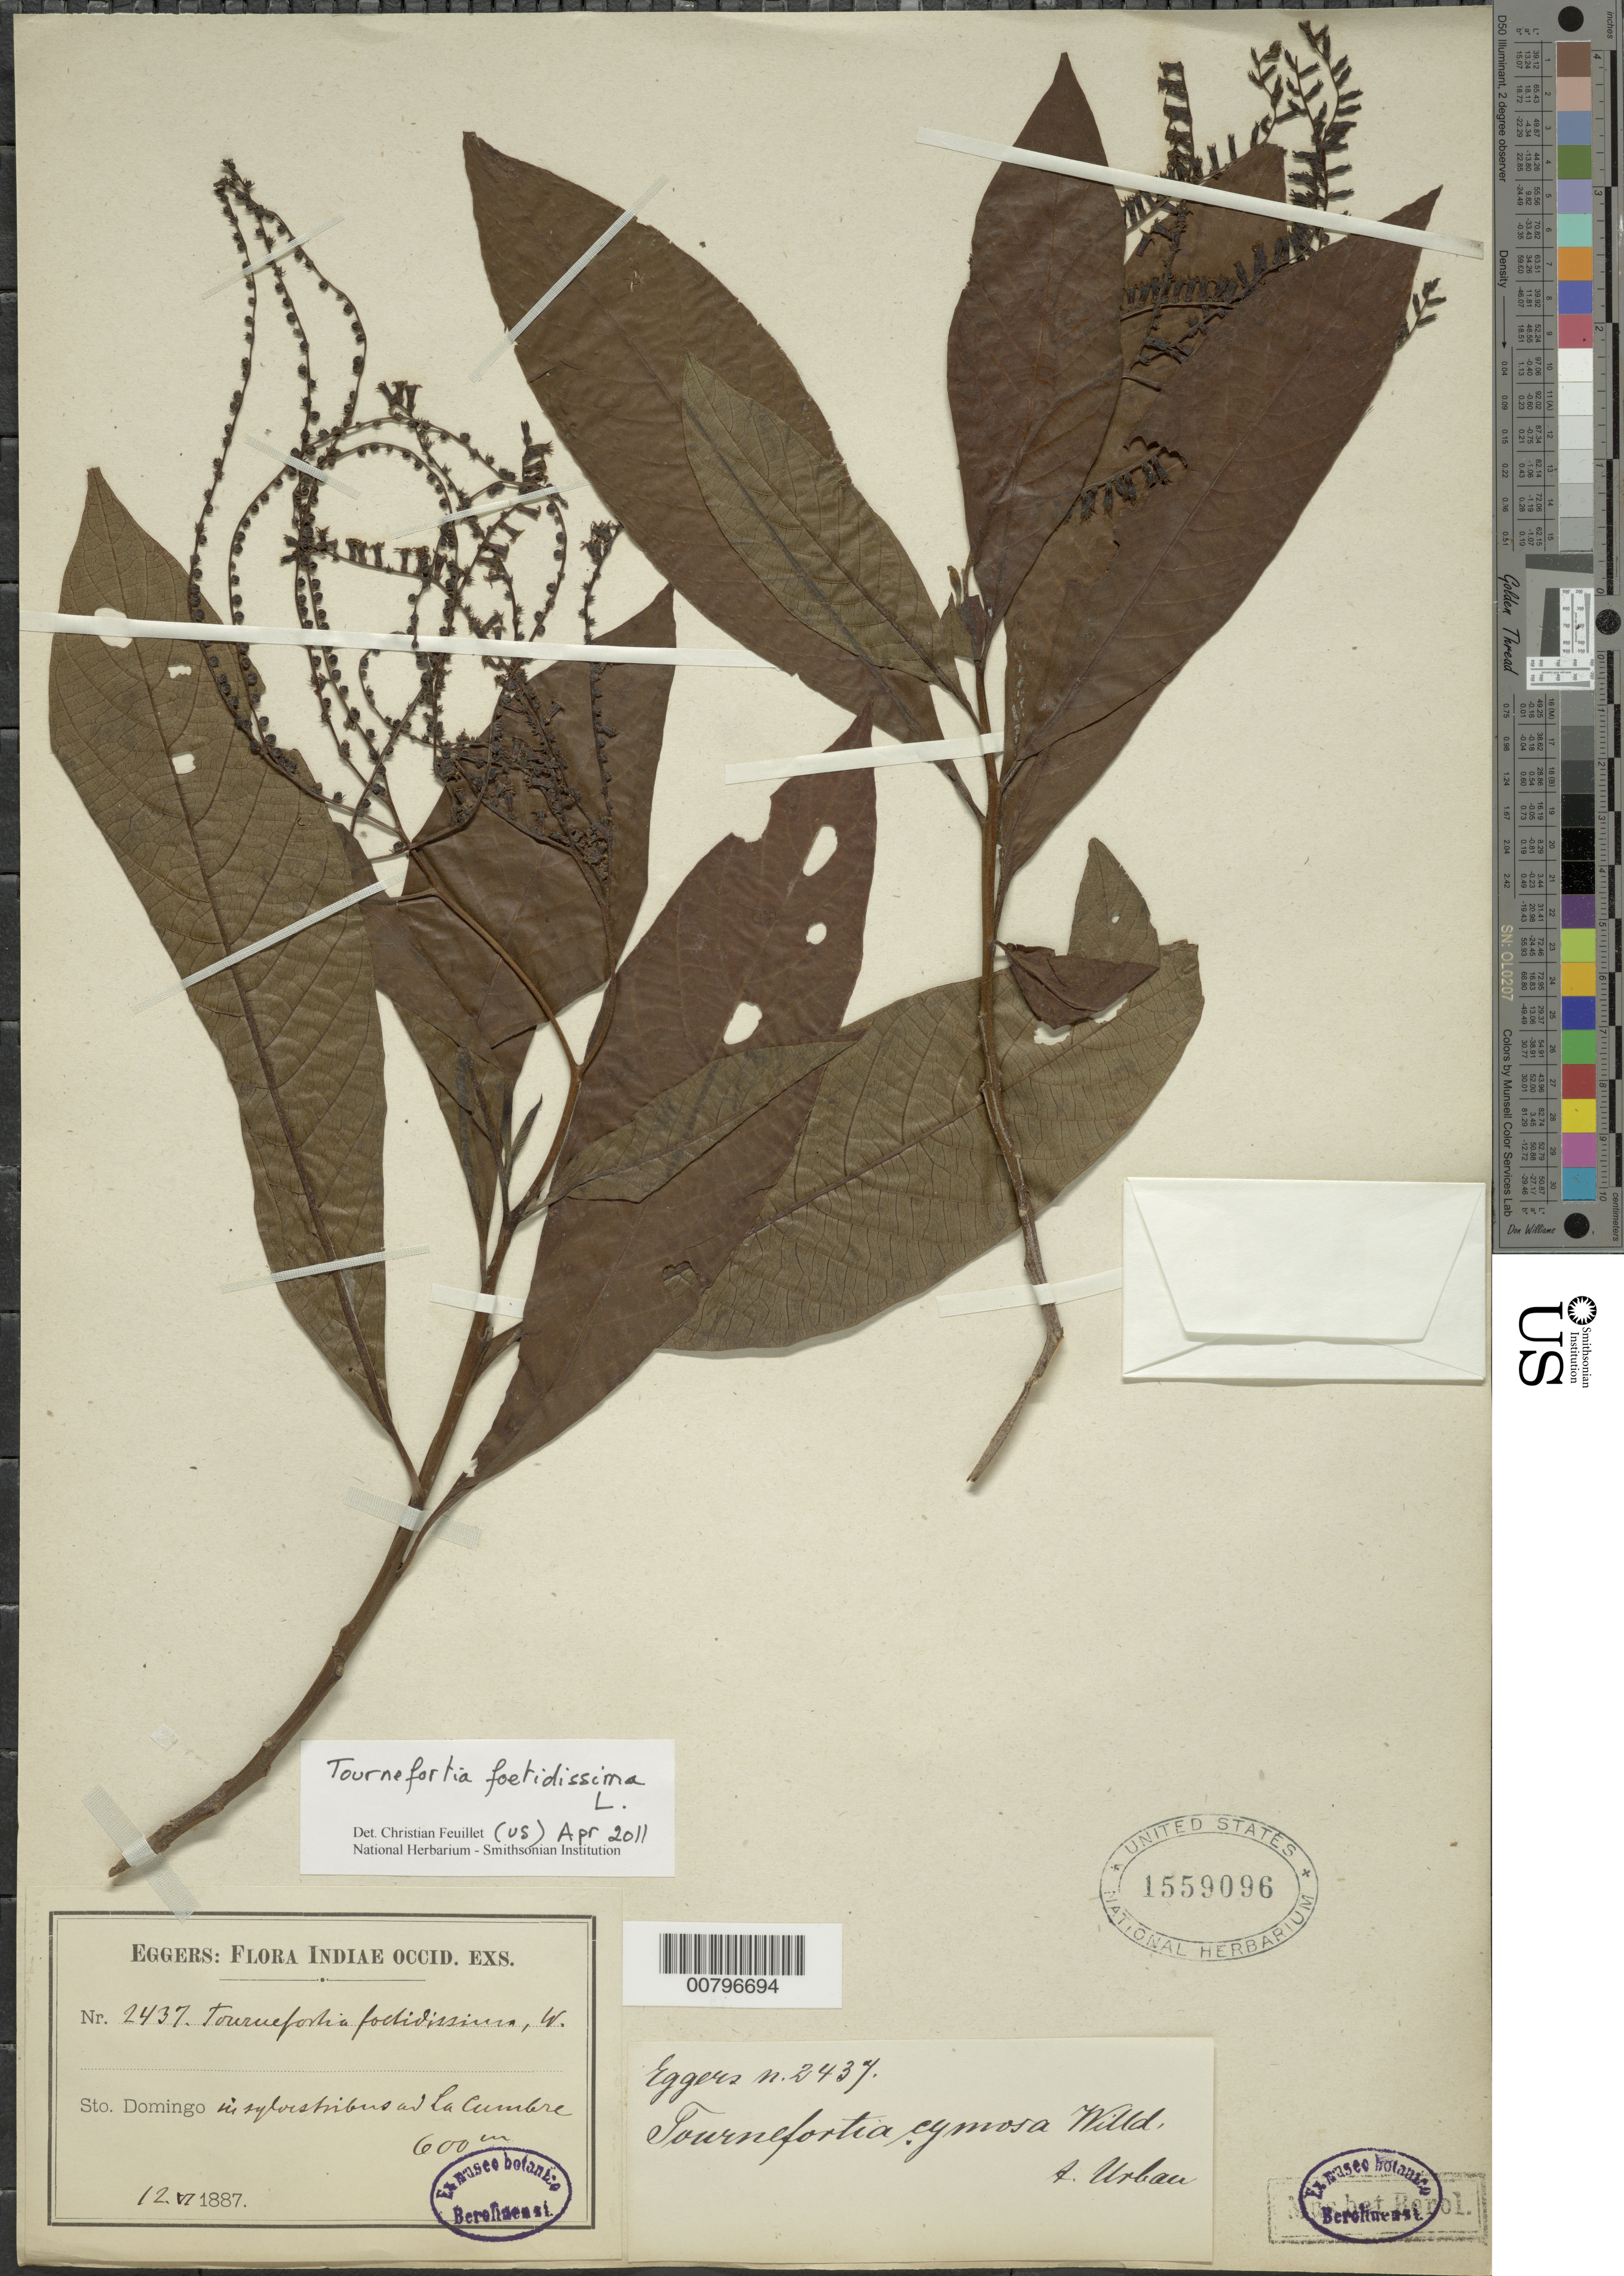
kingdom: Plantae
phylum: Tracheophyta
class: Magnoliopsida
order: Boraginales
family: Heliotropiaceae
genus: Tournefortia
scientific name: Tournefortia cymosa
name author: Willd.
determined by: Urban, Ignatz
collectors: H. F. A. von Eggers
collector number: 2437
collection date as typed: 12 Jun 1887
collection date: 1887-06-12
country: Dominican Republic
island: Hispaniola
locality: Ad La Cumbre.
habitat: In sylvistribus.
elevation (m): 600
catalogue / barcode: US 1559096